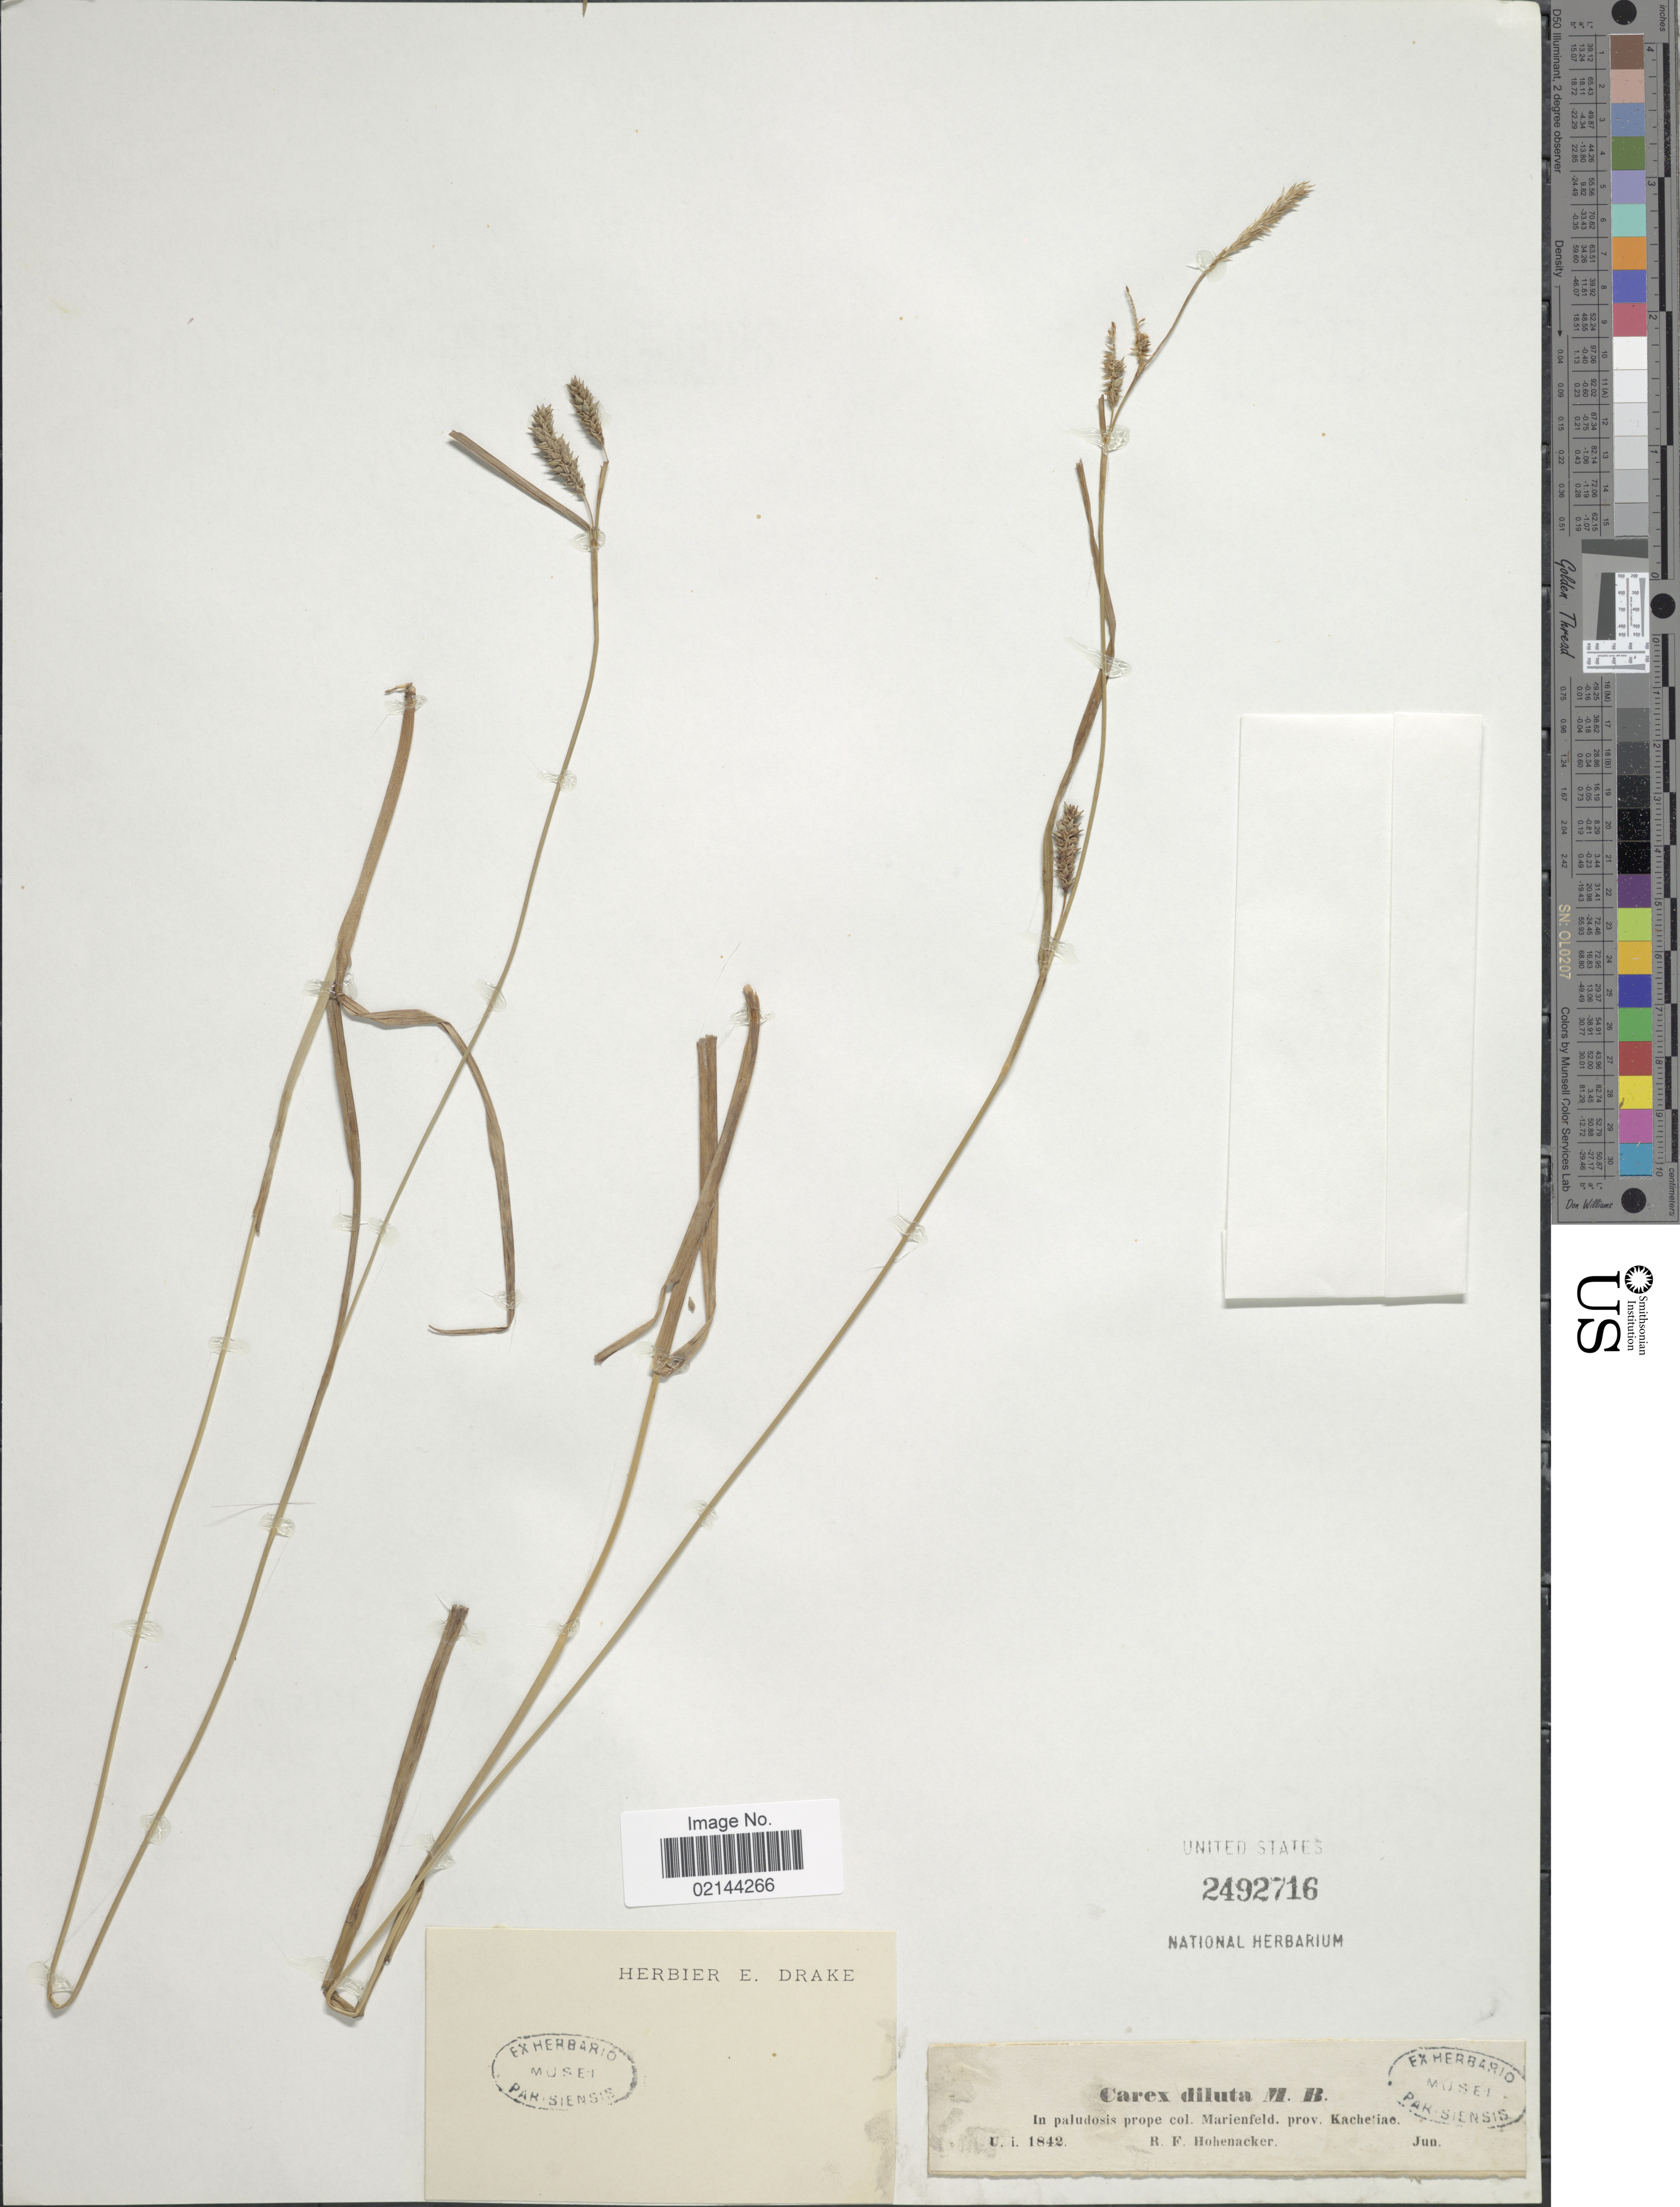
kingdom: Plantae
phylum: Tracheophyta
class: Liliopsida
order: Poales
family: Cyperaceae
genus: Carex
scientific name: Carex diluta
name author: M. Bieb.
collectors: R. F. Hohenacker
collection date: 1842-06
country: Georgia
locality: In paludosis prope col. Marienfeld, prov. Kachetiae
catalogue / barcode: US 2492716